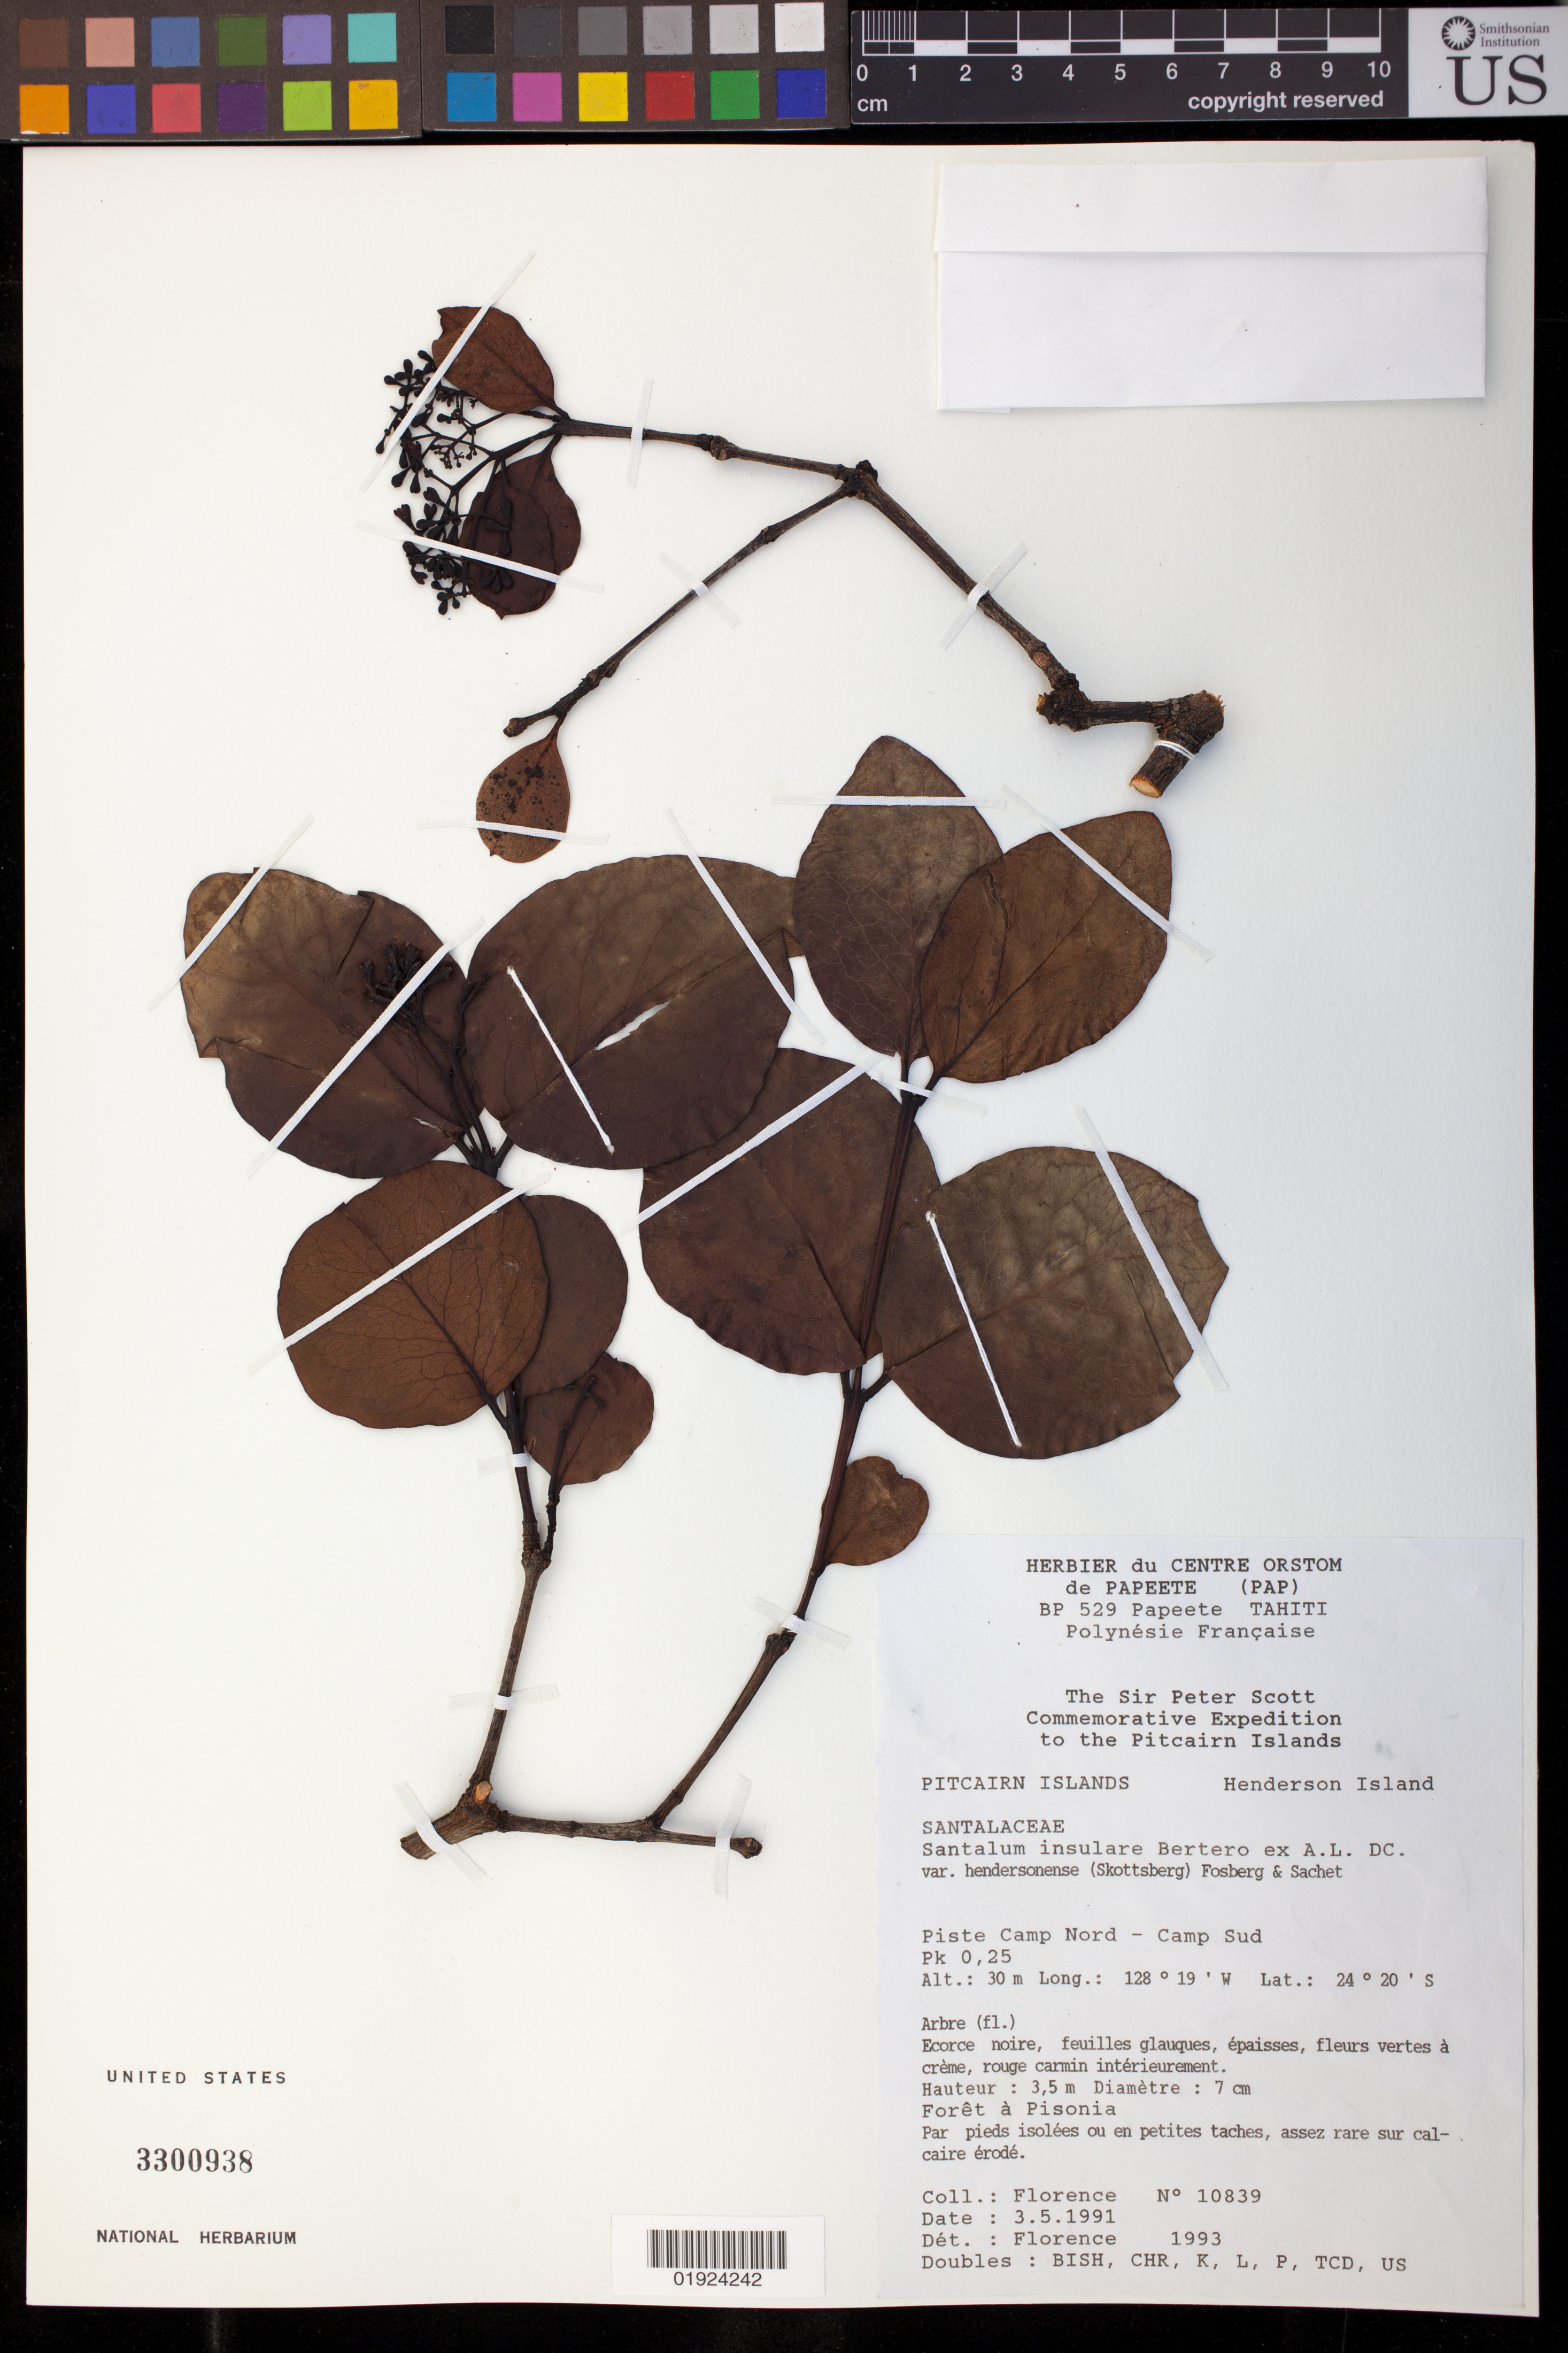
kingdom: Plantae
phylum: Tracheophyta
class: Magnoliopsida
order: Santalales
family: Santalaceae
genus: Santalum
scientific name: Santalum insulare var. hendersonense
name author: (Skottsb.) Fosberg & Sachet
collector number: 10839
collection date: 1991-03-05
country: Pitcairn Islands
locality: Henderson Island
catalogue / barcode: US 3300938